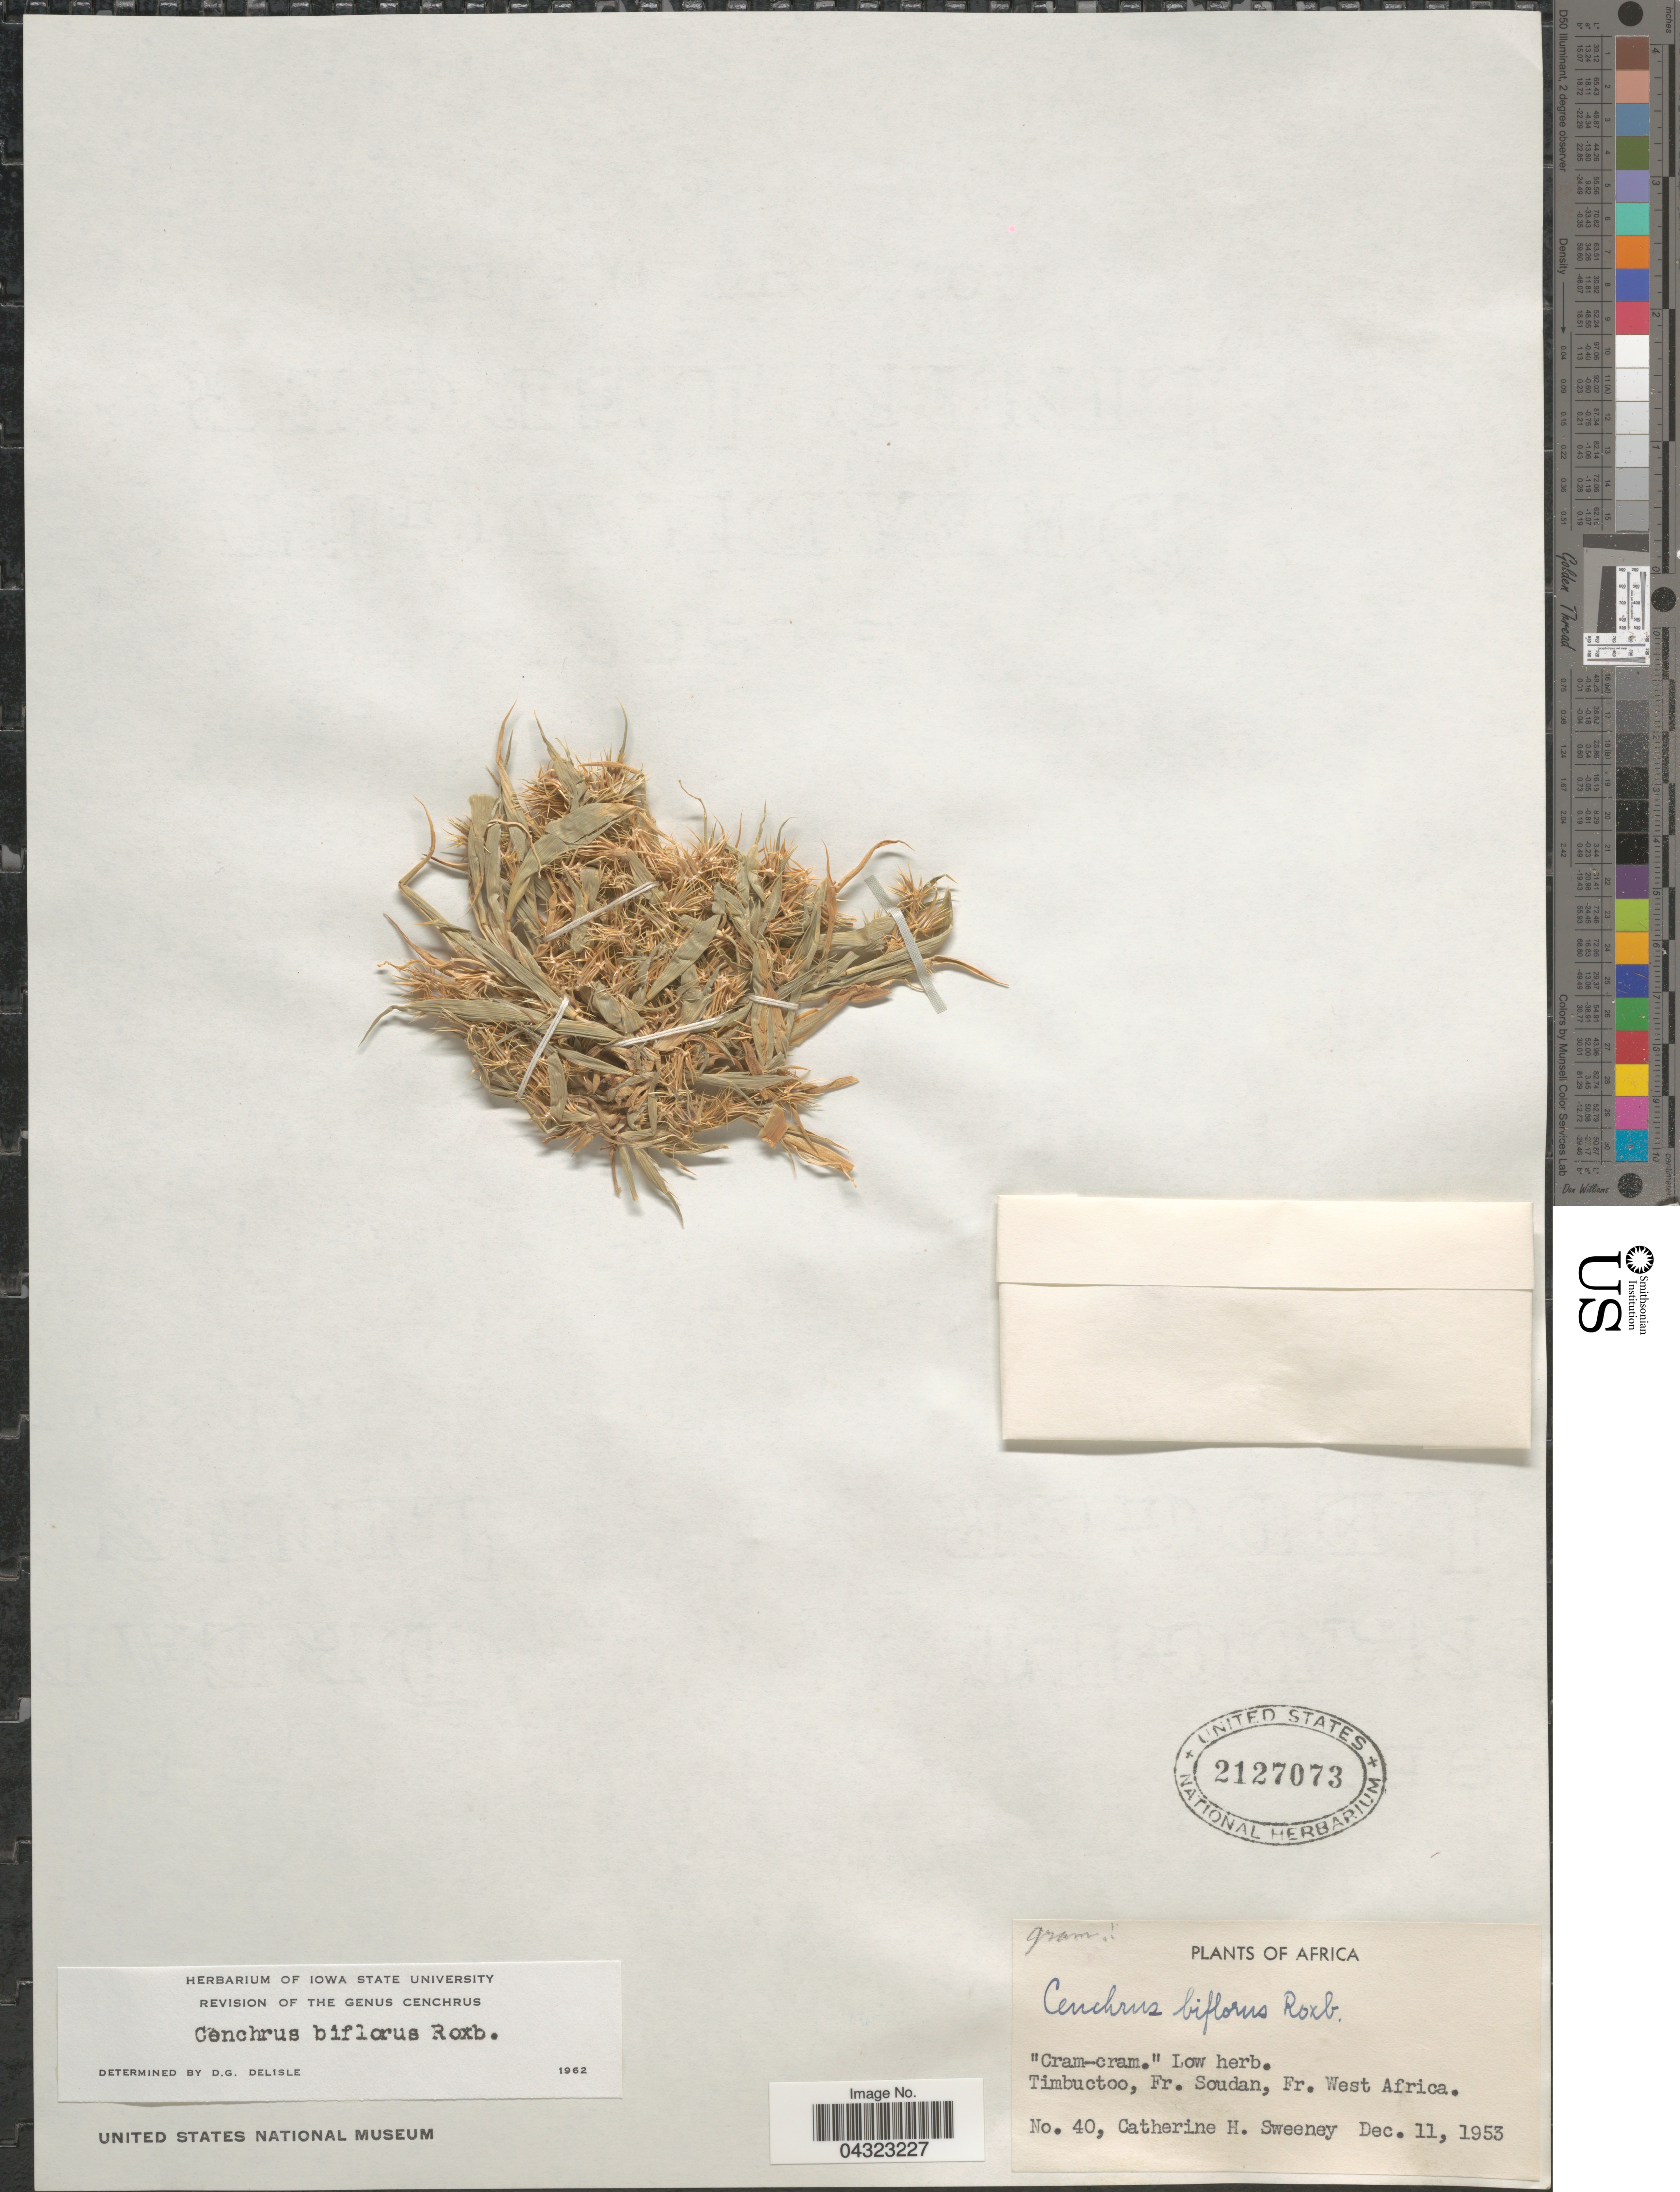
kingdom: Plantae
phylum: Tracheophyta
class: Liliopsida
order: Poales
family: Poaceae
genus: Cenchrus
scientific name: Cenchrus biflorus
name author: Roxb.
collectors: C. Sweeney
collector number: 40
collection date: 1953-12-11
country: Mali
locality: Timbuctoo, Fr. Soudan, Fr. West Africa.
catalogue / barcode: US 2127073